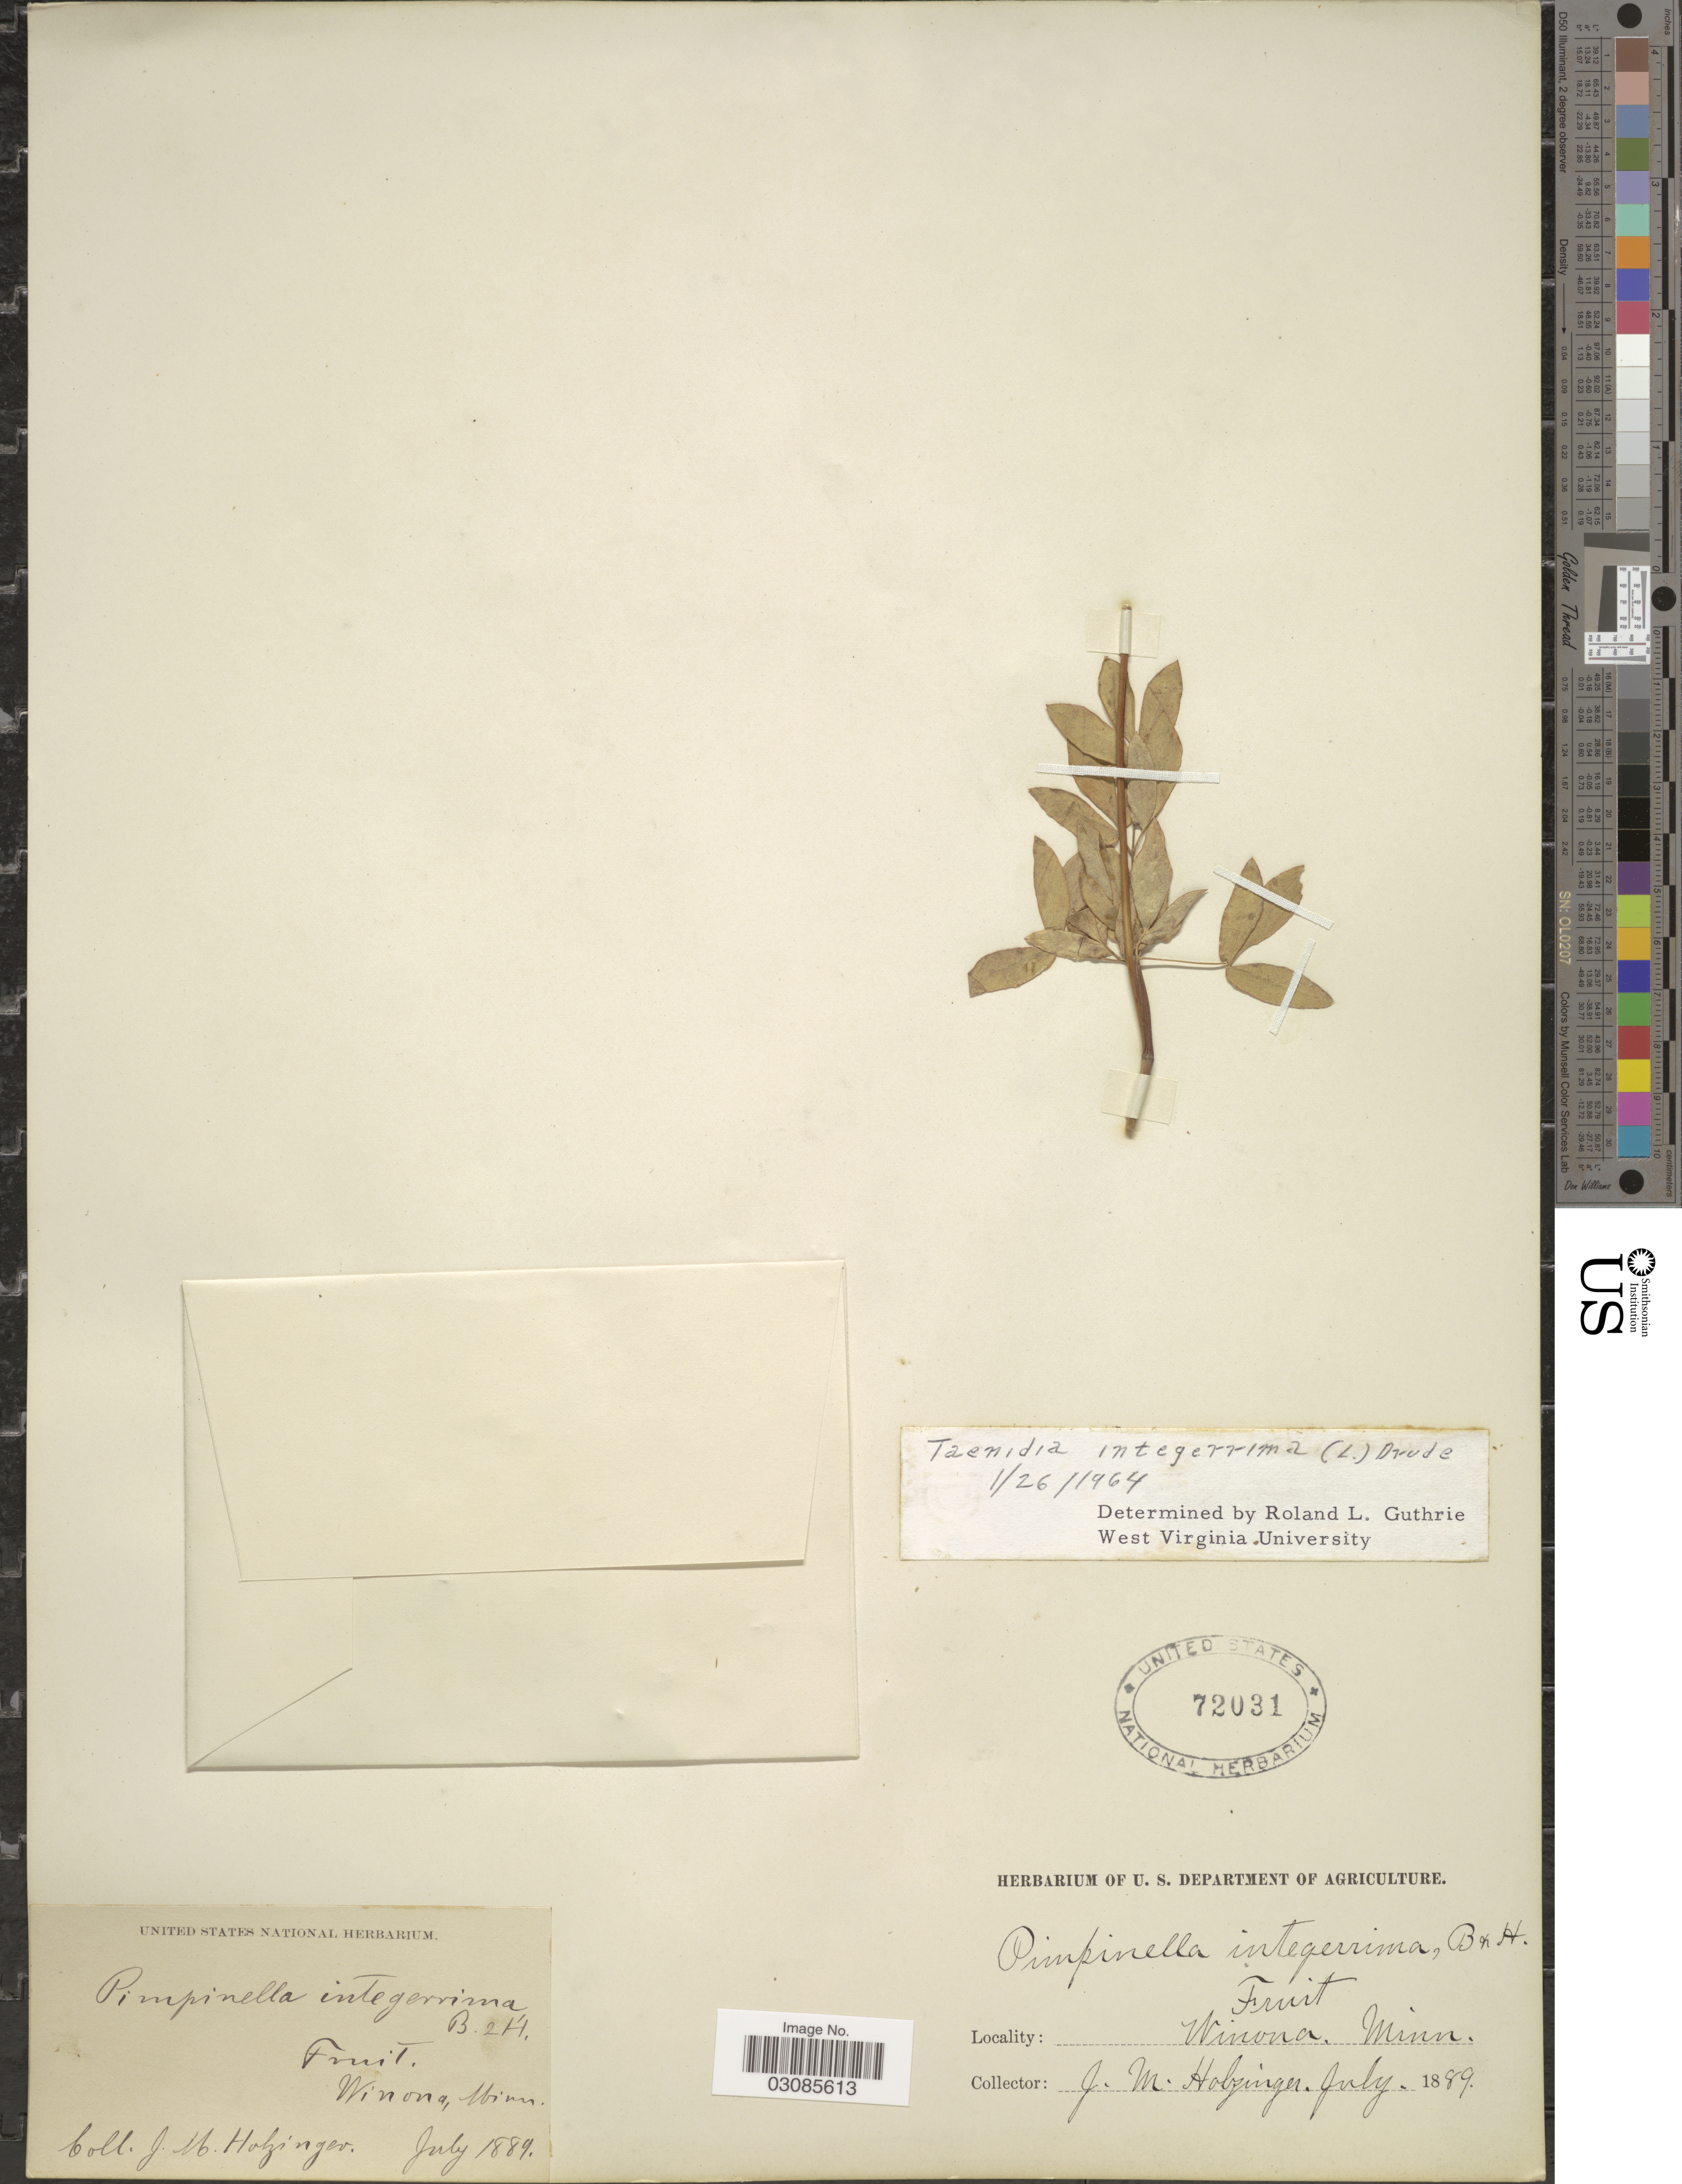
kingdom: Plantae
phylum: Tracheophyta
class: Magnoliopsida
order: Apiales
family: Apiaceae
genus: Taenidia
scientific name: Taenidia integerrima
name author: (L.) Drude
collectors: J. M. Holzinger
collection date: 1889-07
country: United States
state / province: Minnesota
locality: Winona, Minn.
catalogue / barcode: US 72031